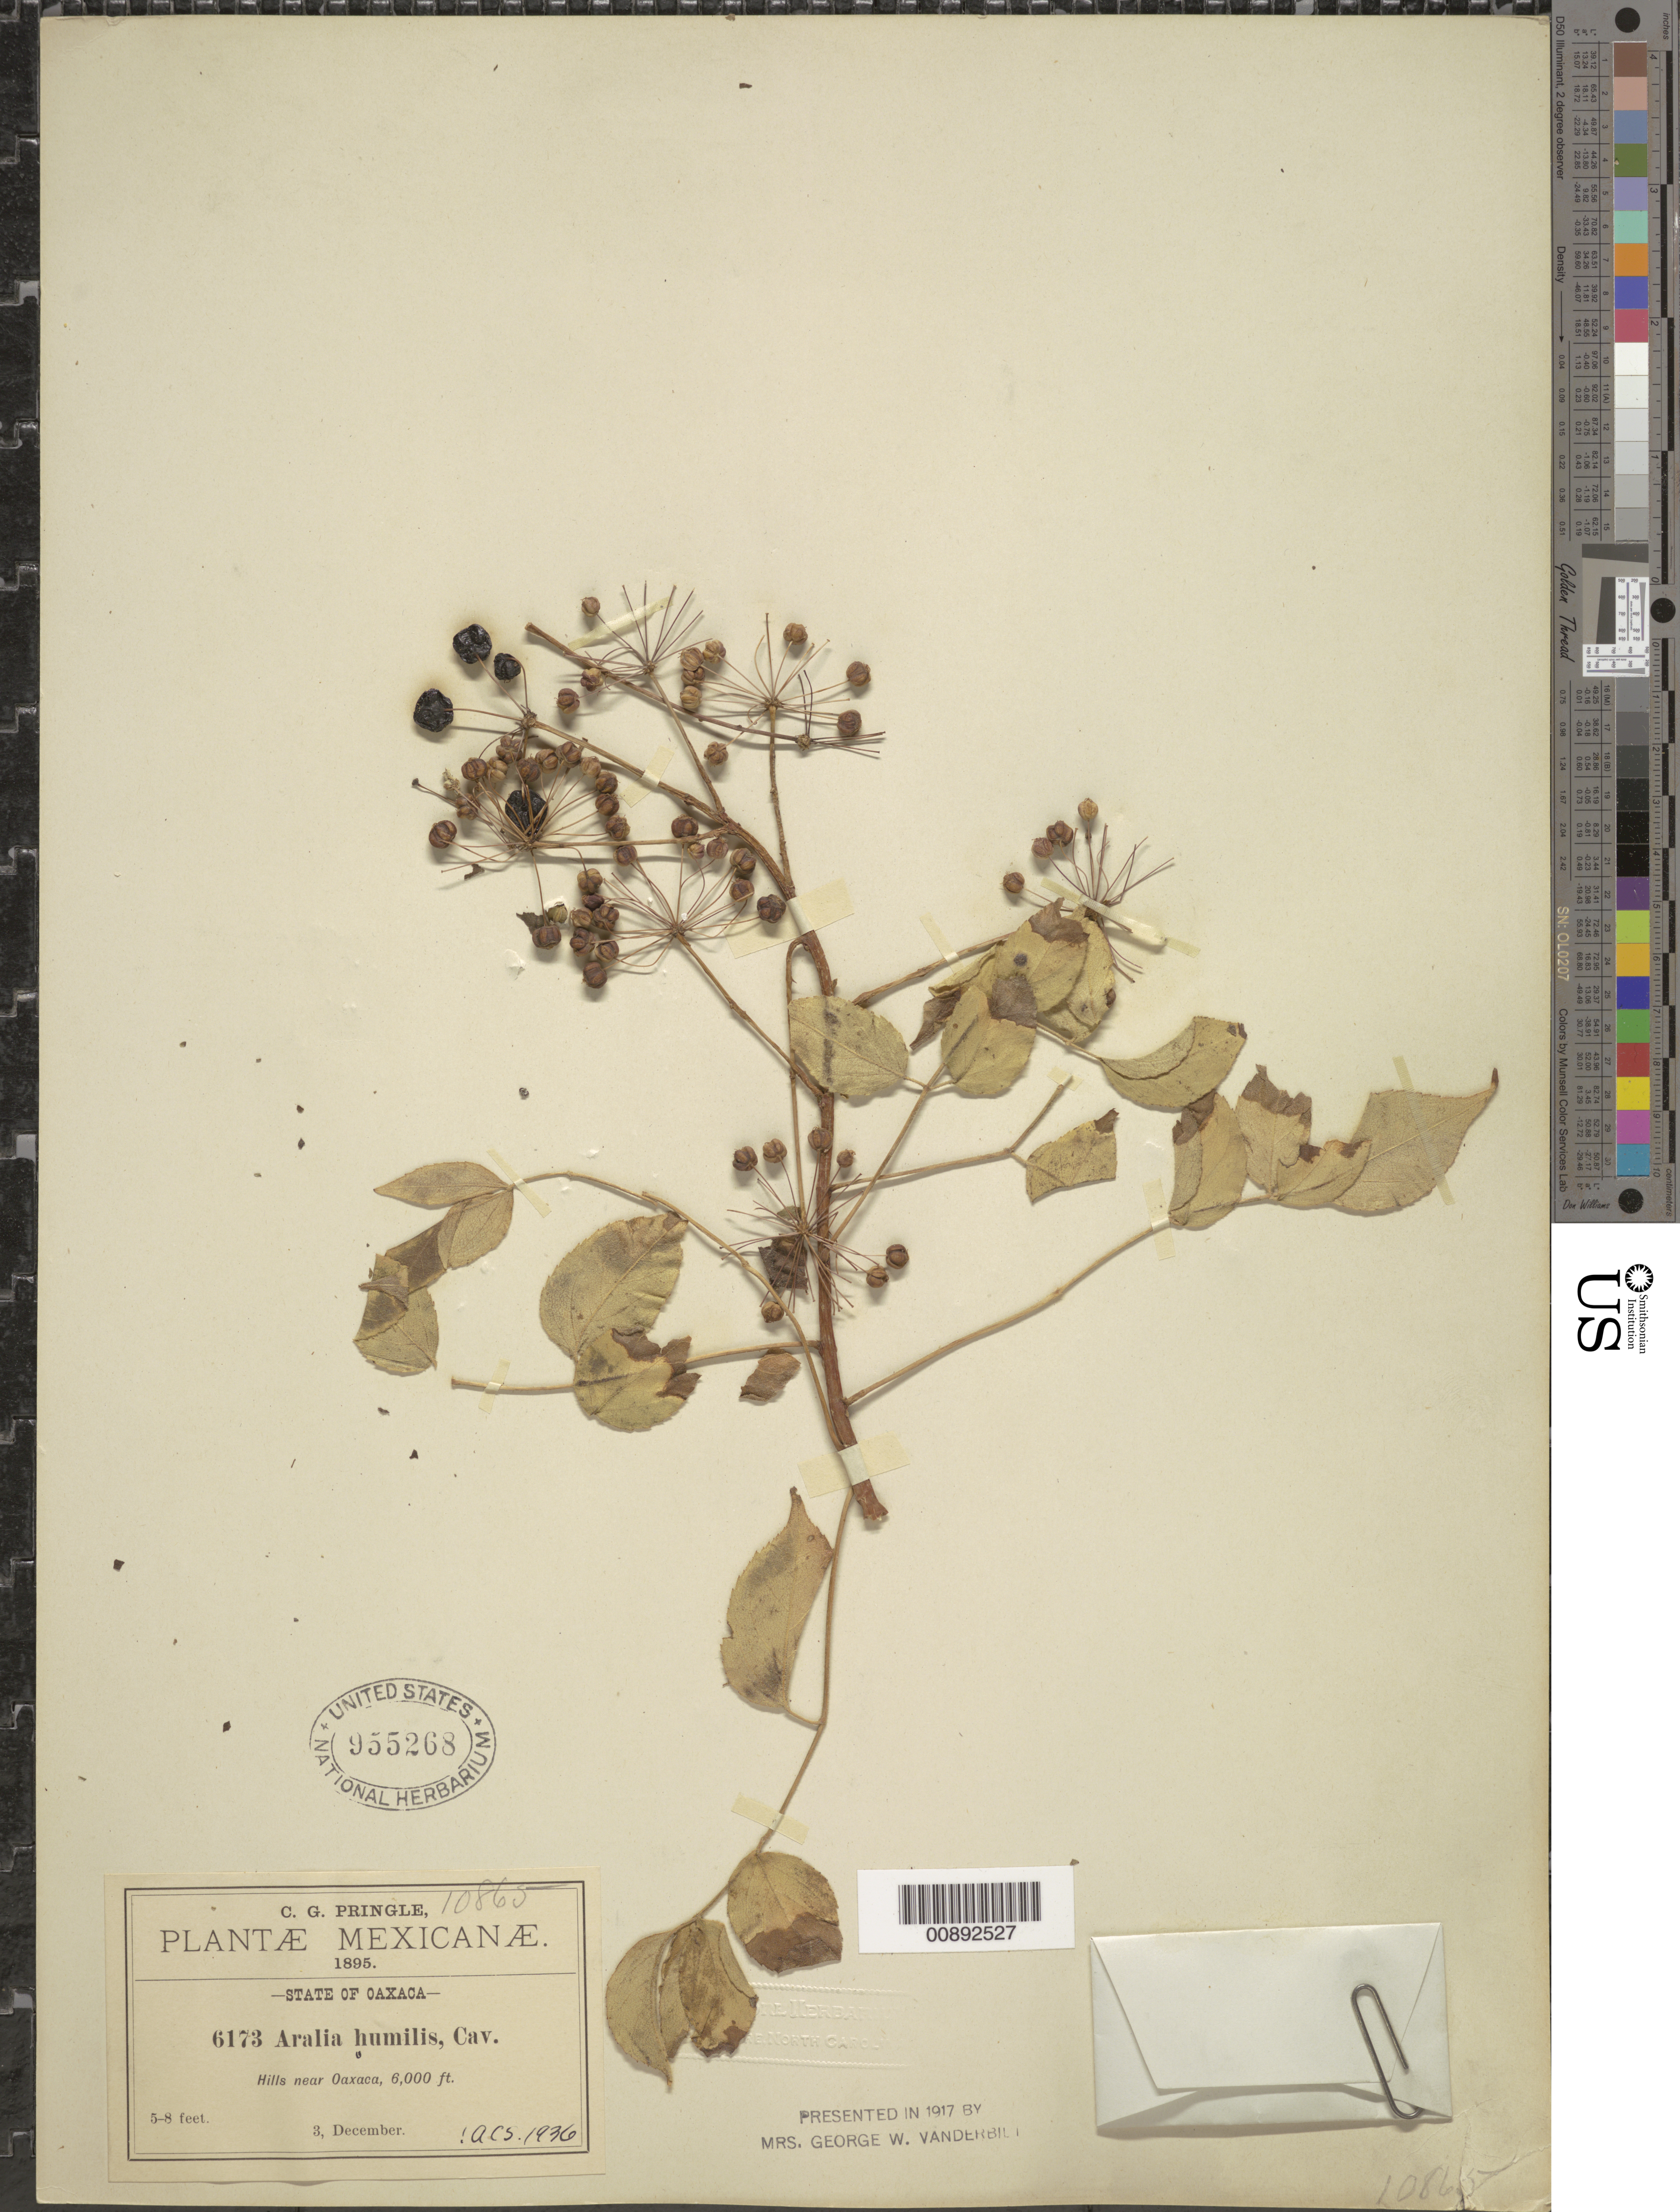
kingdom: Plantae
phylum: Tracheophyta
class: Magnoliopsida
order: Apiales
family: Araliaceae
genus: Aralia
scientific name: Aralia humilis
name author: Cav.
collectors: C. G. Pringle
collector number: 6173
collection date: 1895-12-03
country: Mexico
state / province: Oaxaca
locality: Hills near Oaxaca.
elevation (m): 1829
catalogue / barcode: US 955268